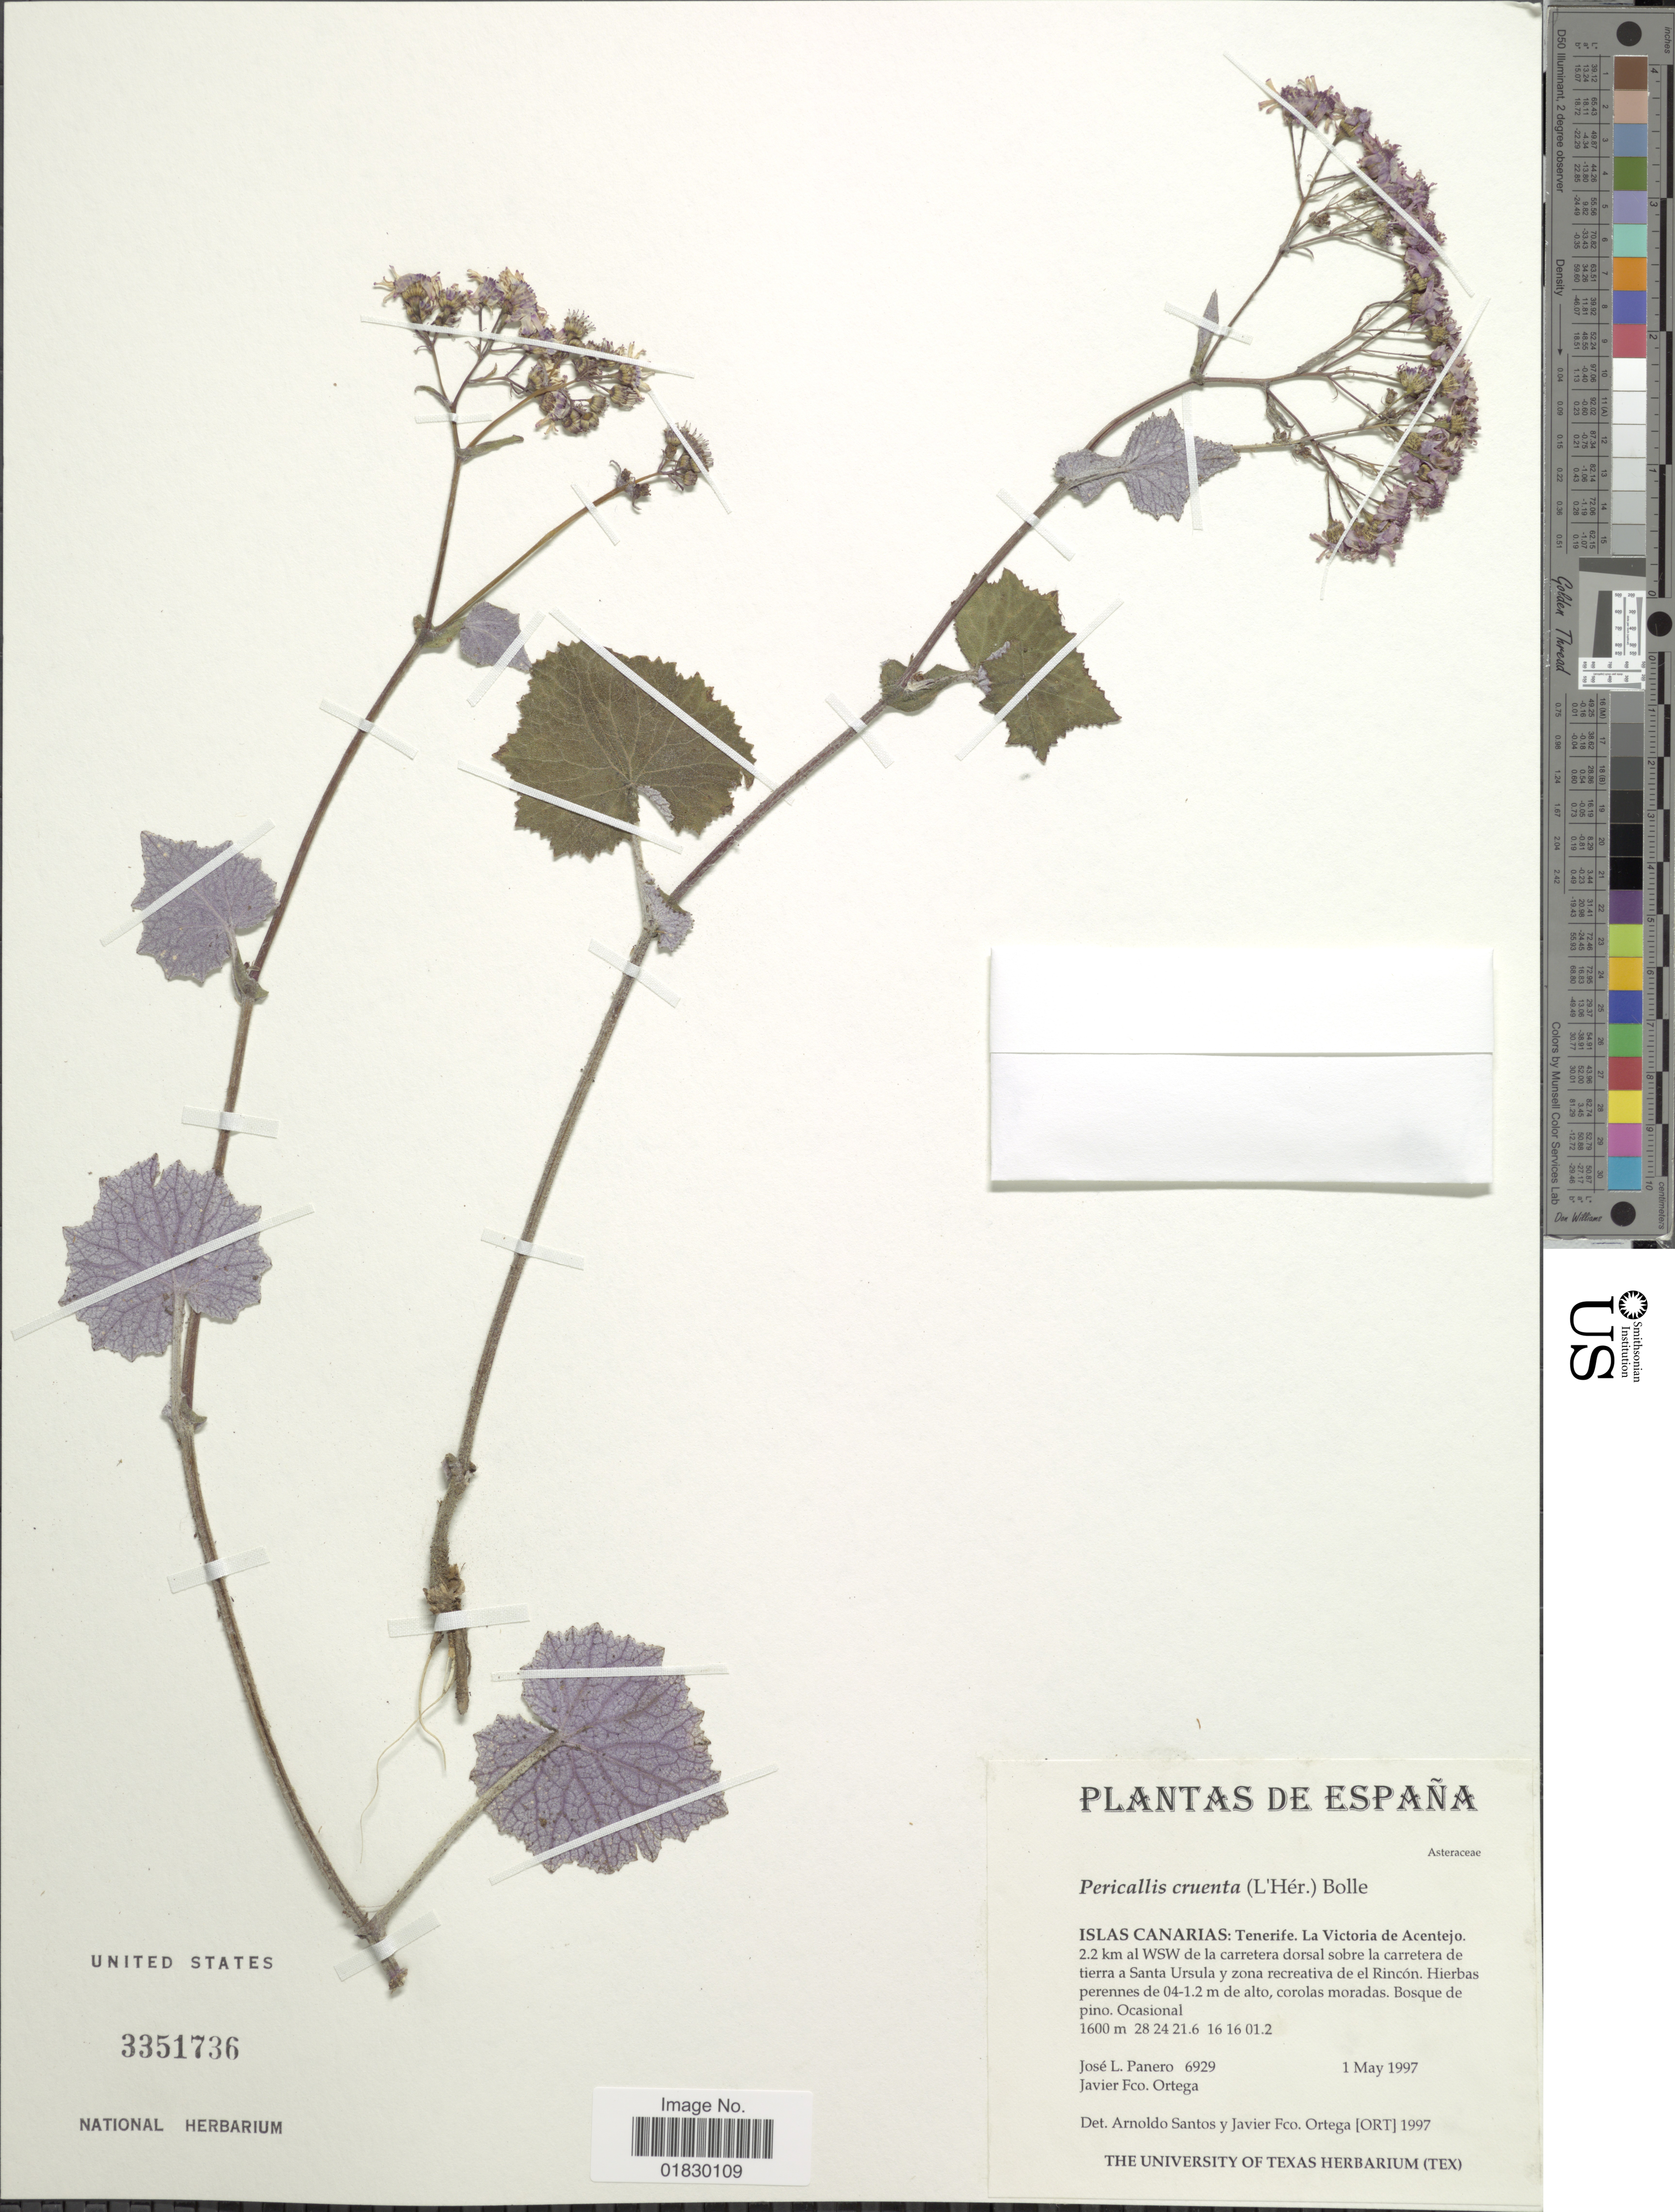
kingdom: Plantae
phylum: Tracheophyta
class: Magnoliopsida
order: Asterales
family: Asteraceae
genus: Pericallis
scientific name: Pericallis cruenta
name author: (L'Hér.) Bolle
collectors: J. L. Panero & J. Ortega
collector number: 6929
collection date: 1977-05-01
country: Spain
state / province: Canarias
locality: Islas Canarias: Tenerife, La Victoria de Acentejo, 2.2 km al WSW de la carretera dorsal sobre la carretera de tierra a Santa Ursula y zona recreativa de el Rincon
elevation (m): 1600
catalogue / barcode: US 3351736